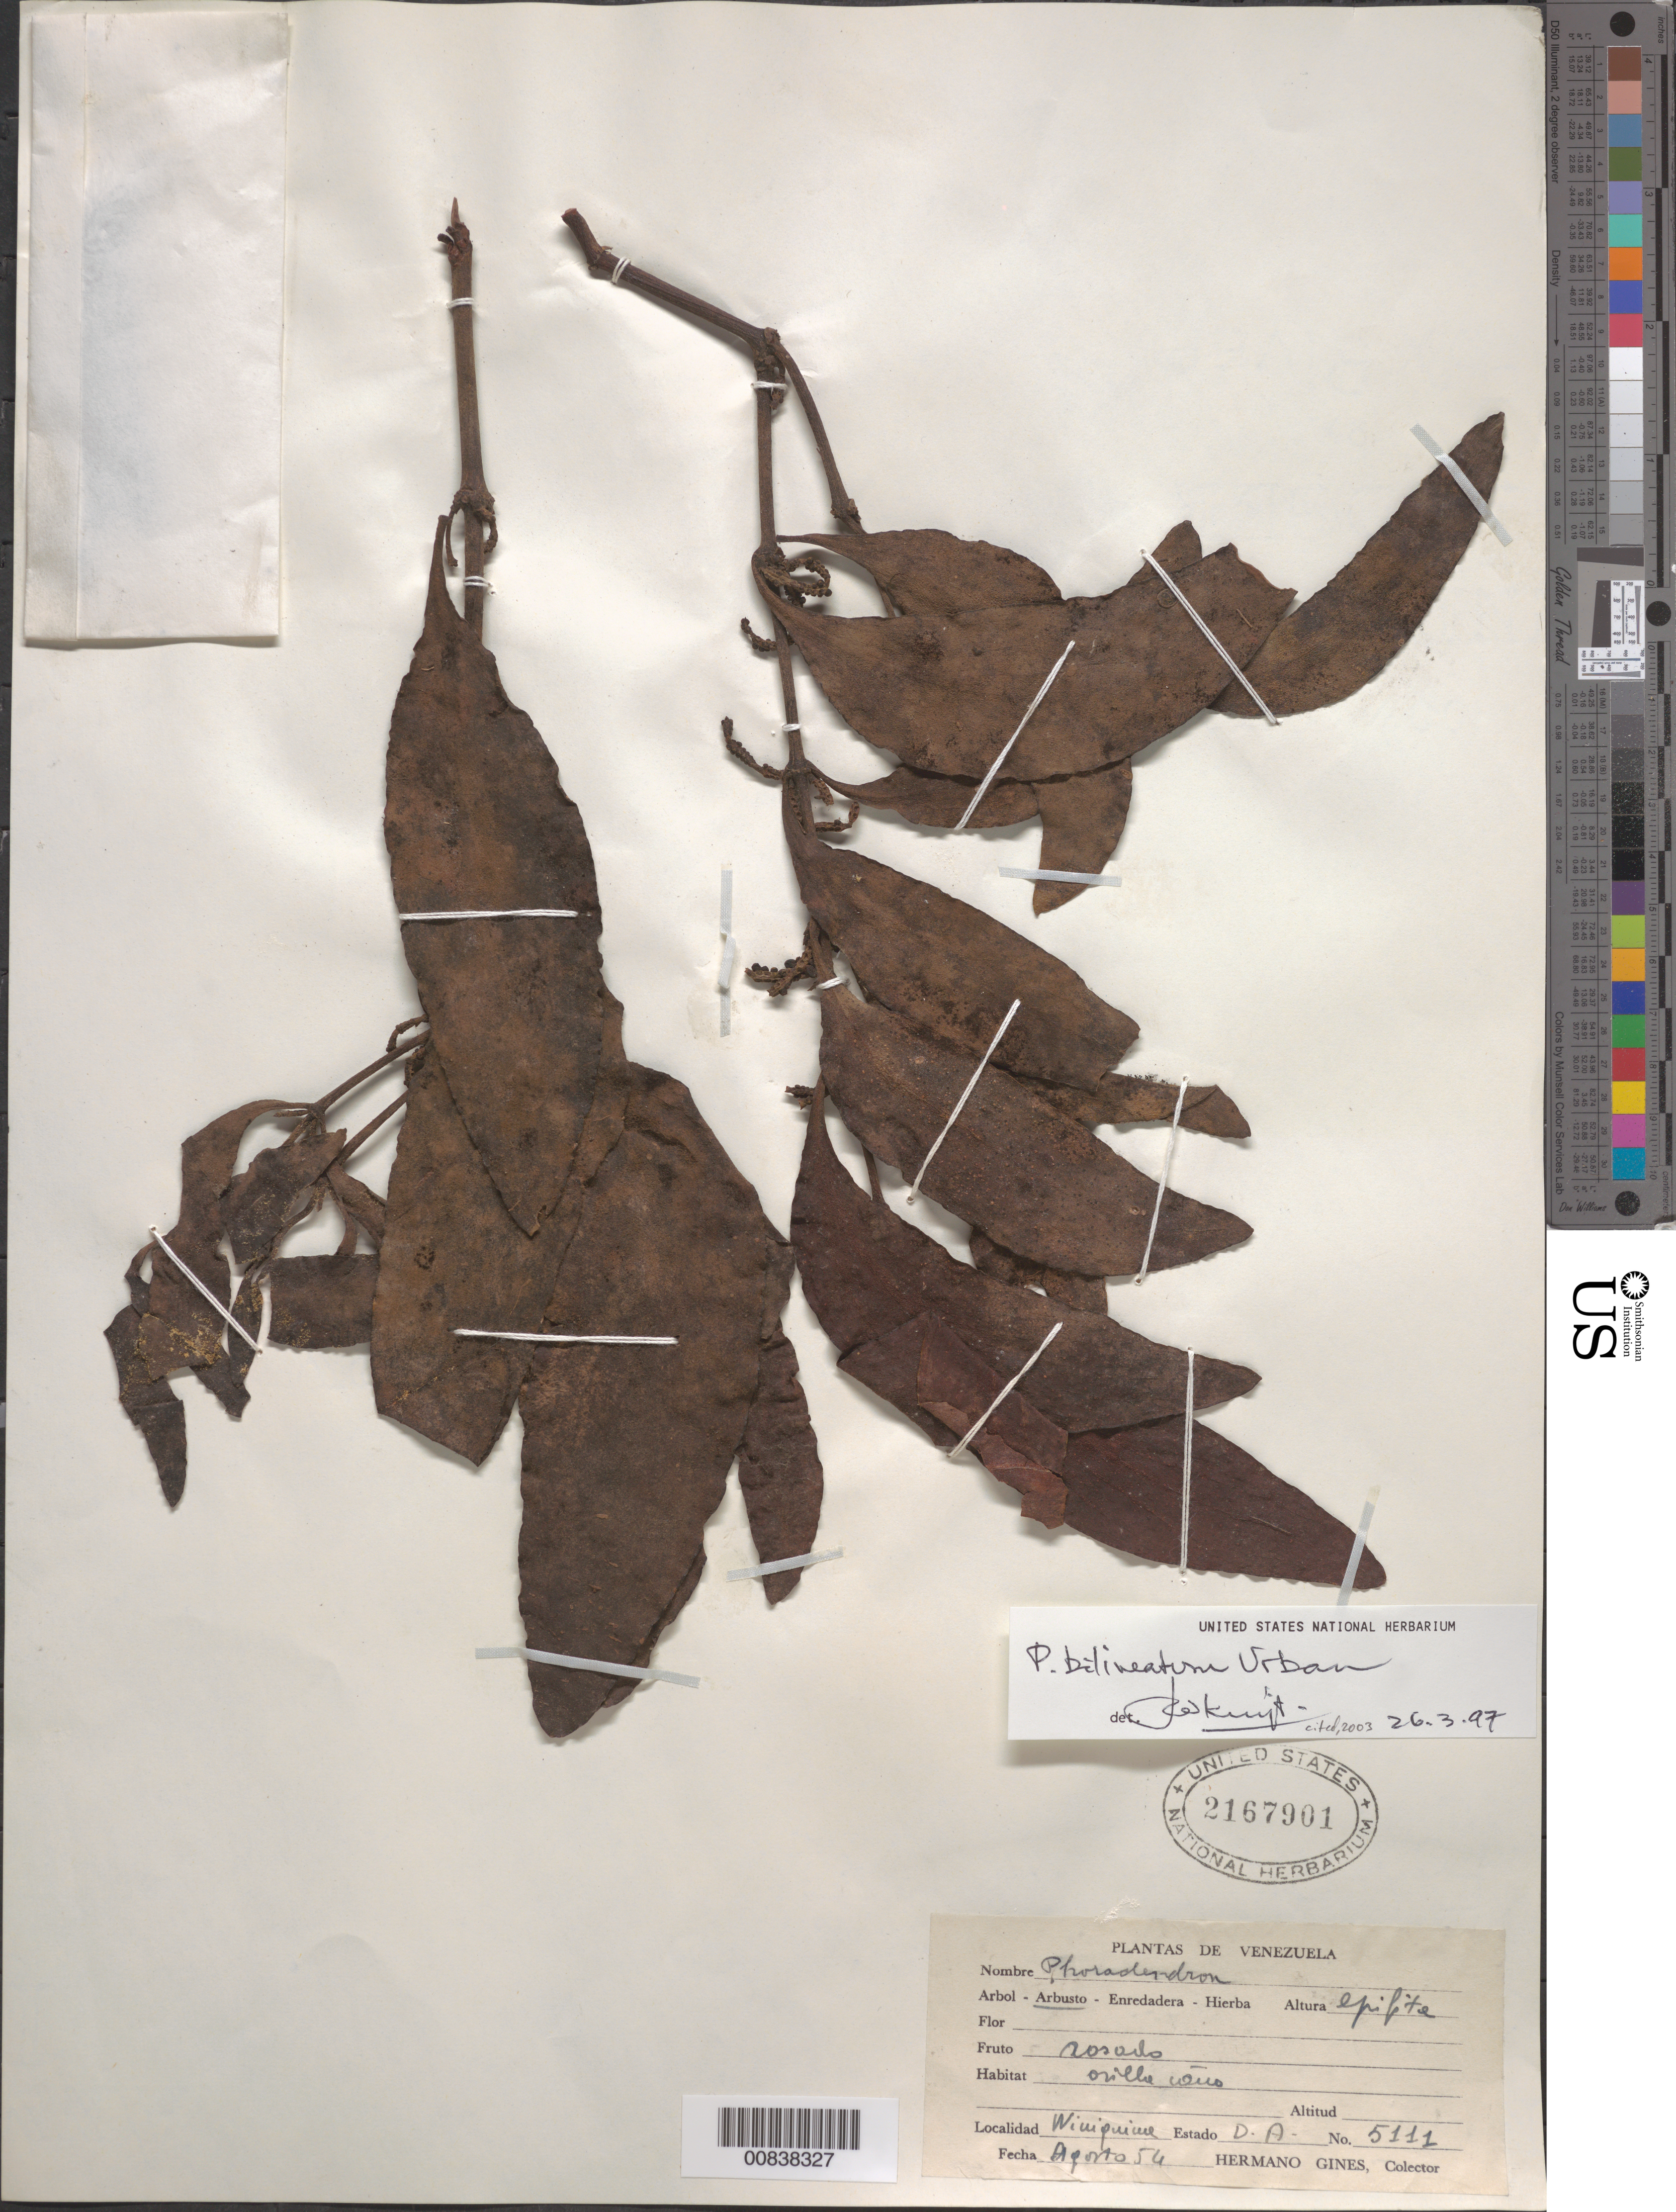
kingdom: Plantae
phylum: Tracheophyta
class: Magnoliopsida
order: Santalales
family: Viscaceae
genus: Phoradendron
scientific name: Phoradendron bilineatum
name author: Urb.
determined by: Kuijt, Job, (CANADA)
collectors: H. Gines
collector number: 5111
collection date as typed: Aug-54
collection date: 1954-08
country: Venezuela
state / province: Delta Amacuro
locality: C. Wiuiquina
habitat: Orilla cano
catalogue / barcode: US 2167901